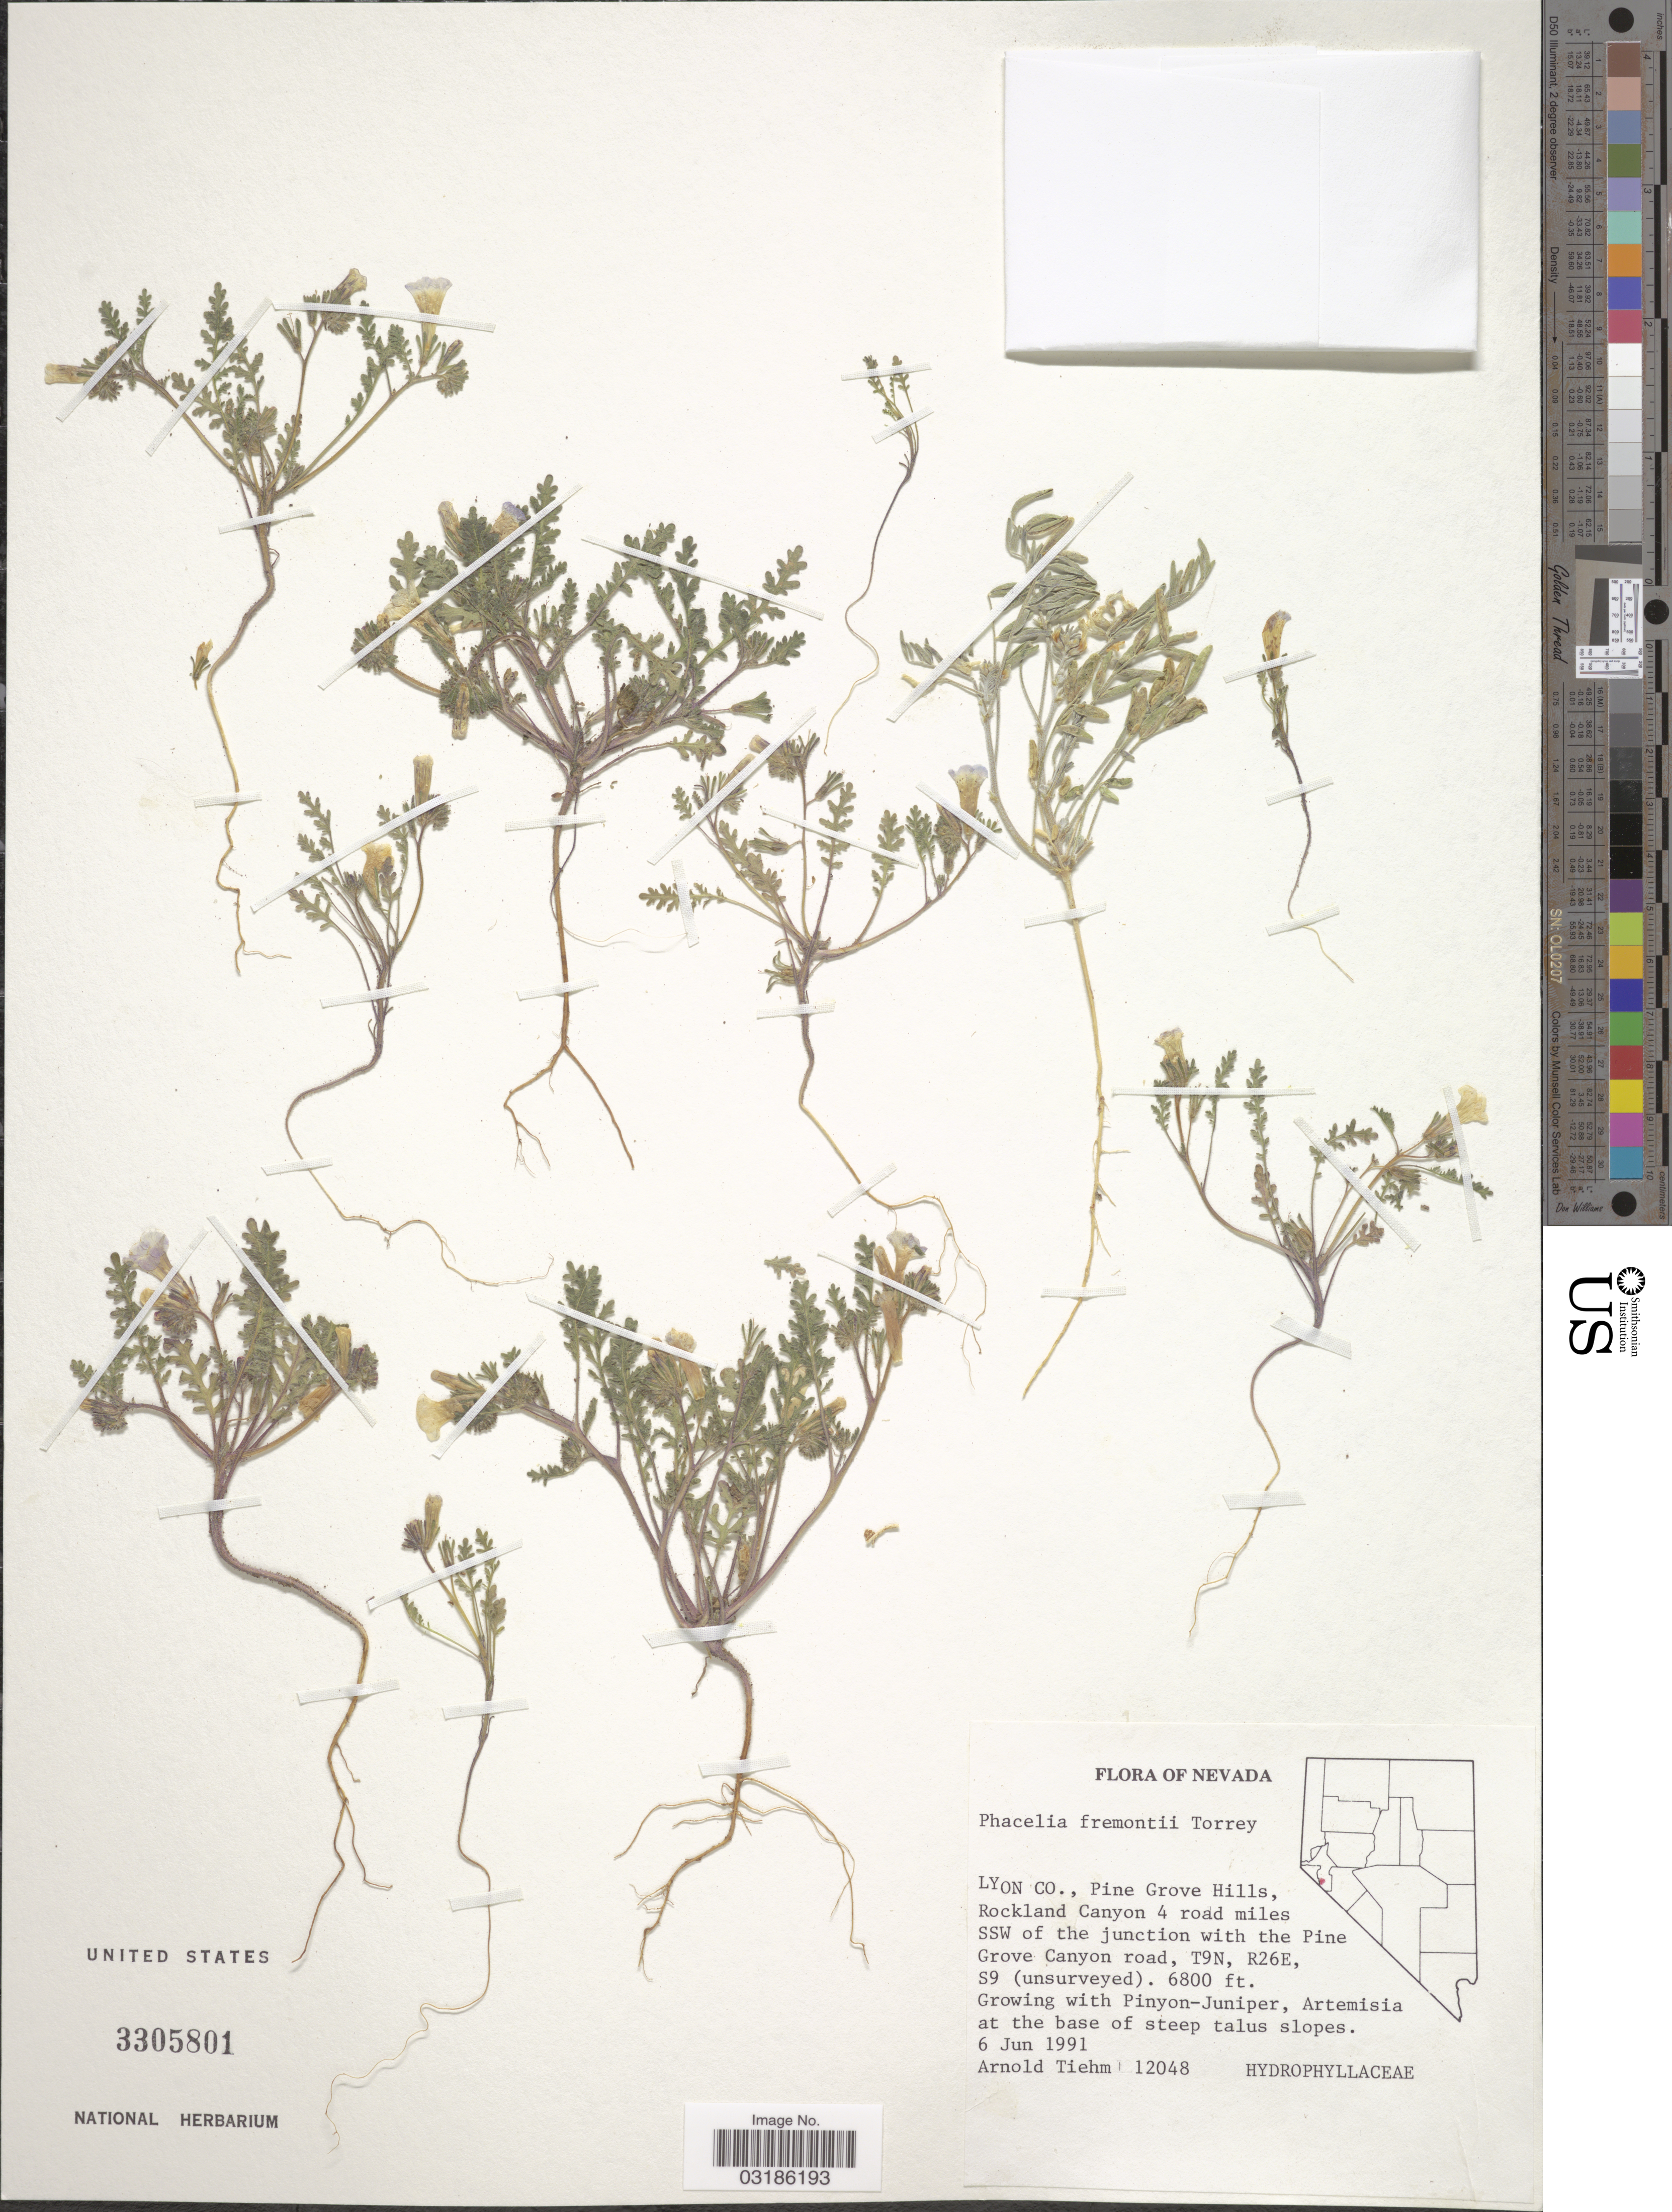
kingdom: Plantae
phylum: Tracheophyta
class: Magnoliopsida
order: Boraginales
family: Hydrophyllaceae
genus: Phacelia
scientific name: Phacelia fremontii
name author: Torr.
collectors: A. Tiehm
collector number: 12048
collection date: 1991-06-06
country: United States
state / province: Nevada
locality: Lyon Co., Pine Grove Hills, Rockland Canyon 4 road miles SSW of the junction with the Pine Grove Canyon road, T9N, R26E, S9.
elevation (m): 2073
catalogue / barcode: US 3305801